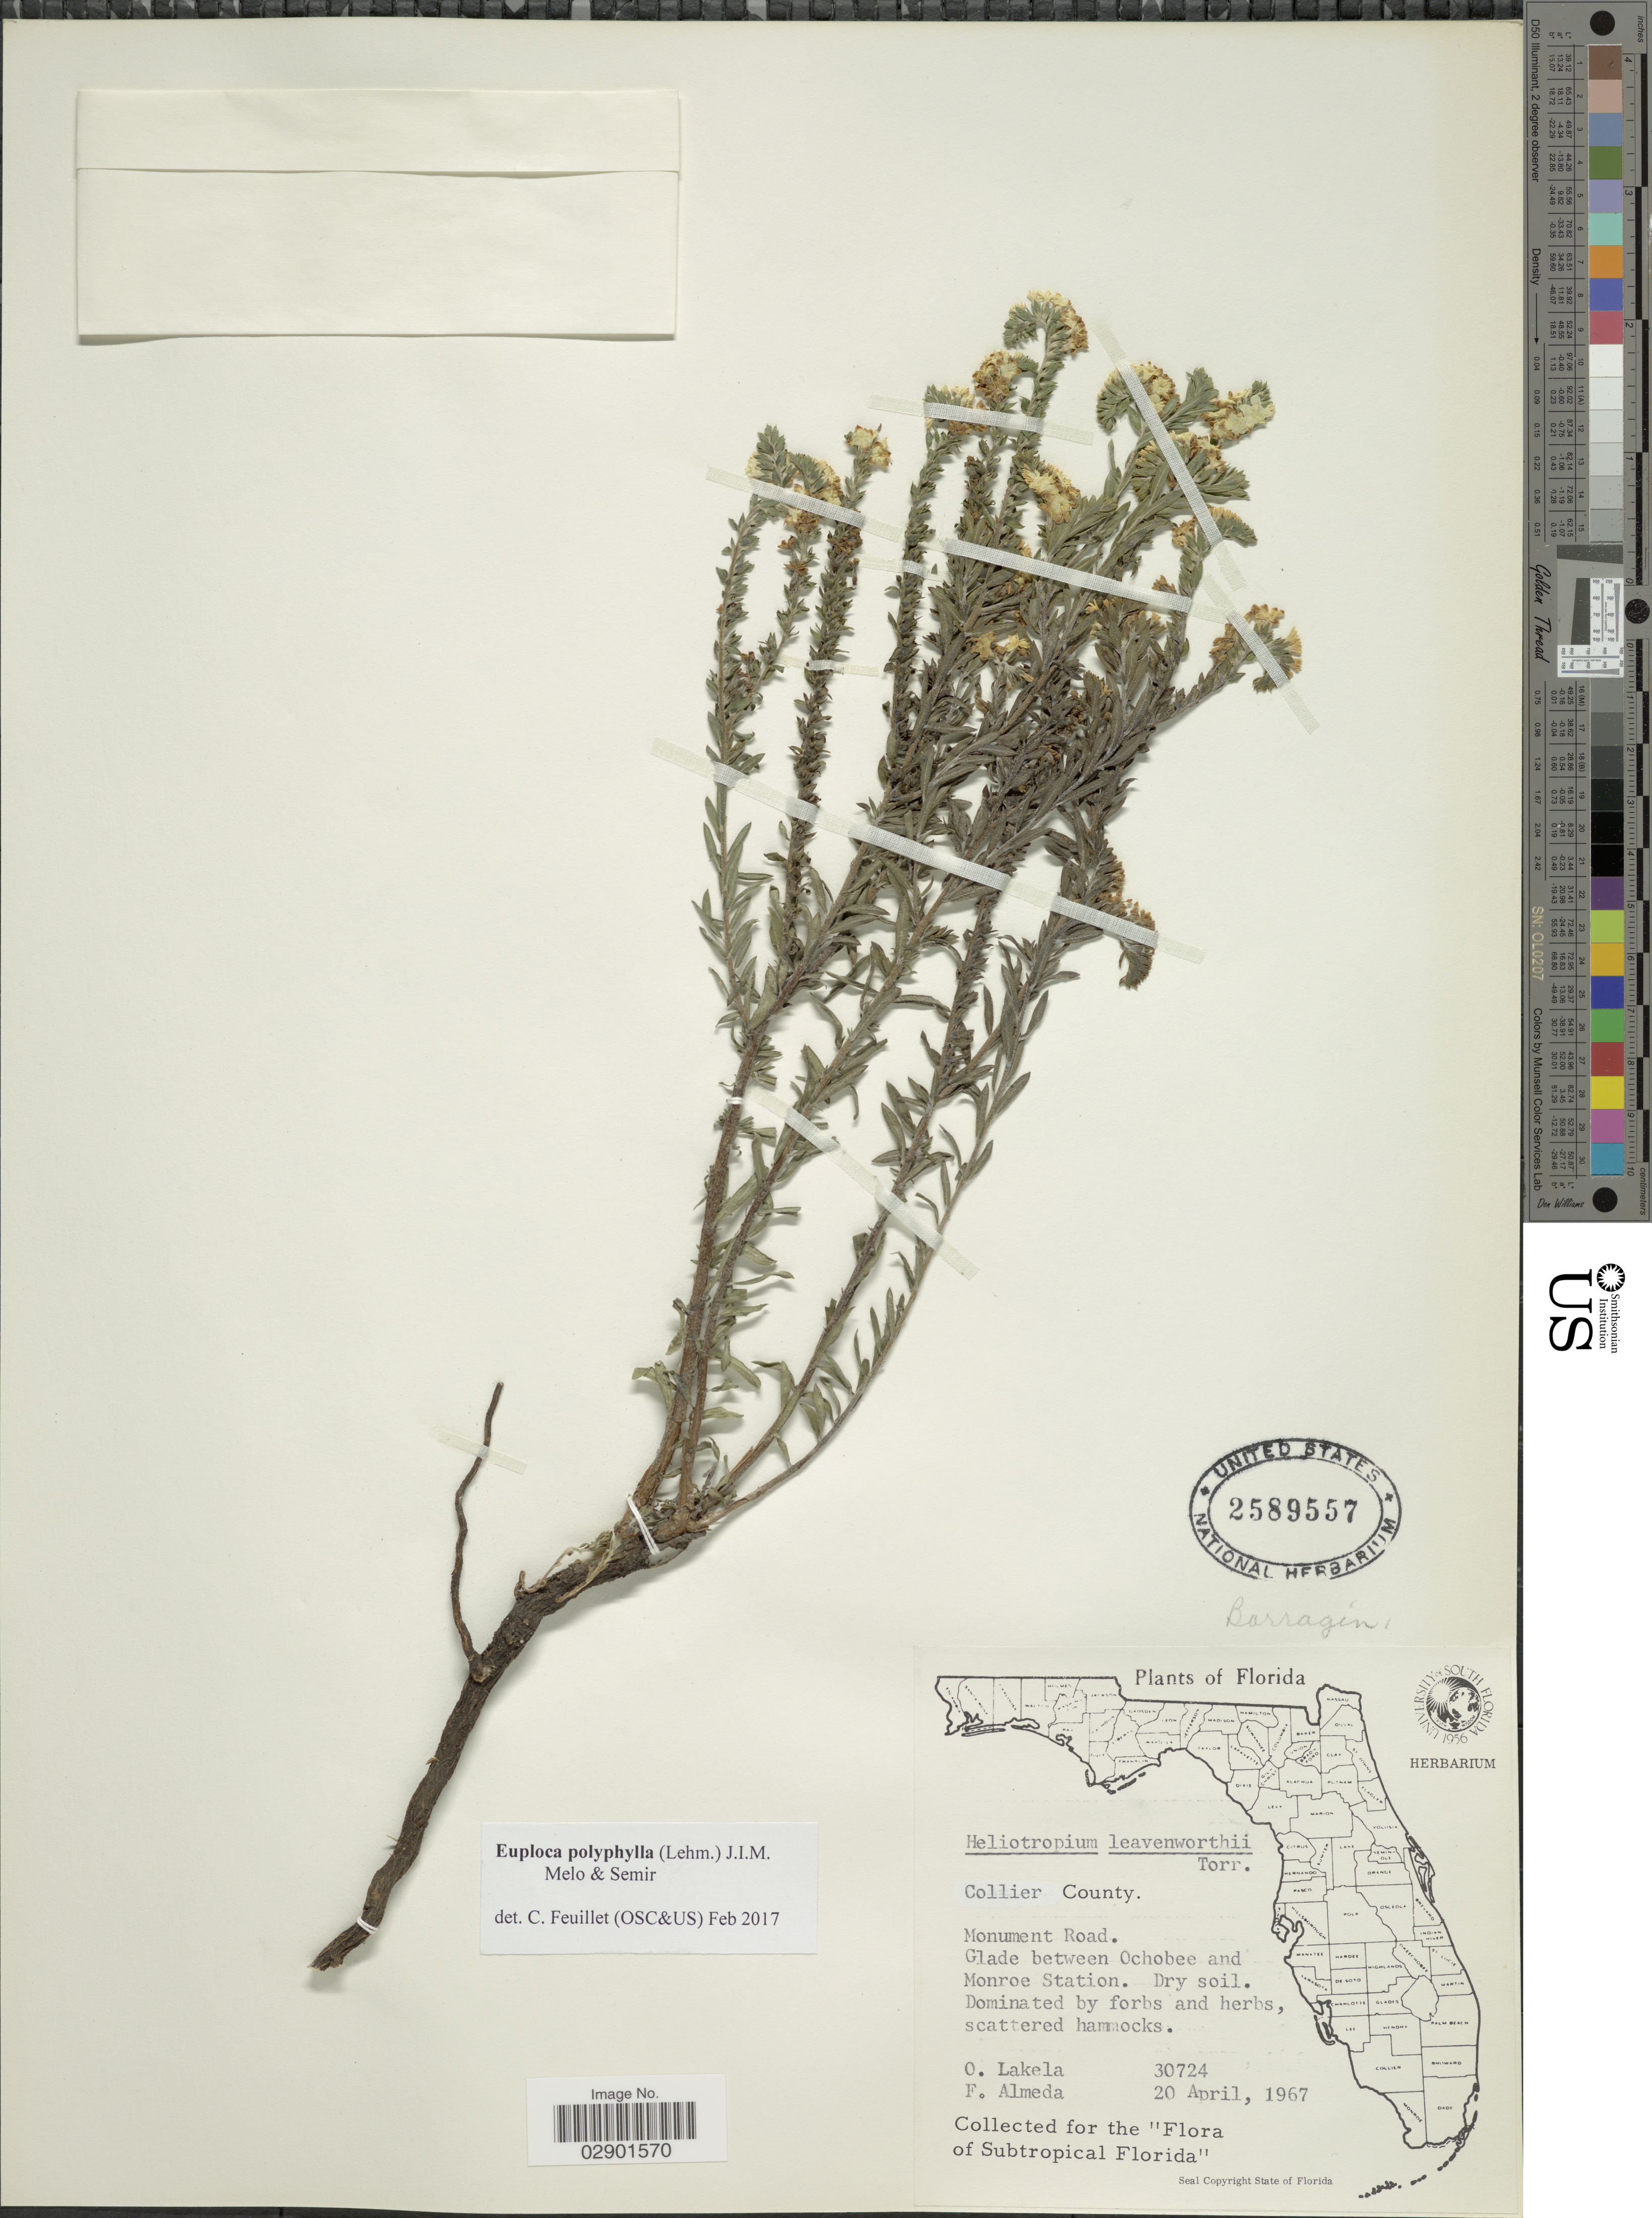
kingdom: Plantae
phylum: Tracheophyta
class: Magnoliopsida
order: Boraginales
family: Heliotropiaceae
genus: Euploca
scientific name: Euploca polyphylla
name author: (Lehm.) J.I.M. Melo & Semir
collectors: C. Lakela & F. Almeda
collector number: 30724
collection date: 1967-04-20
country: United States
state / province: Florida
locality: Collier County. Monument Road. Glade between Ochobee and Monroe Station.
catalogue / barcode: US 2589557